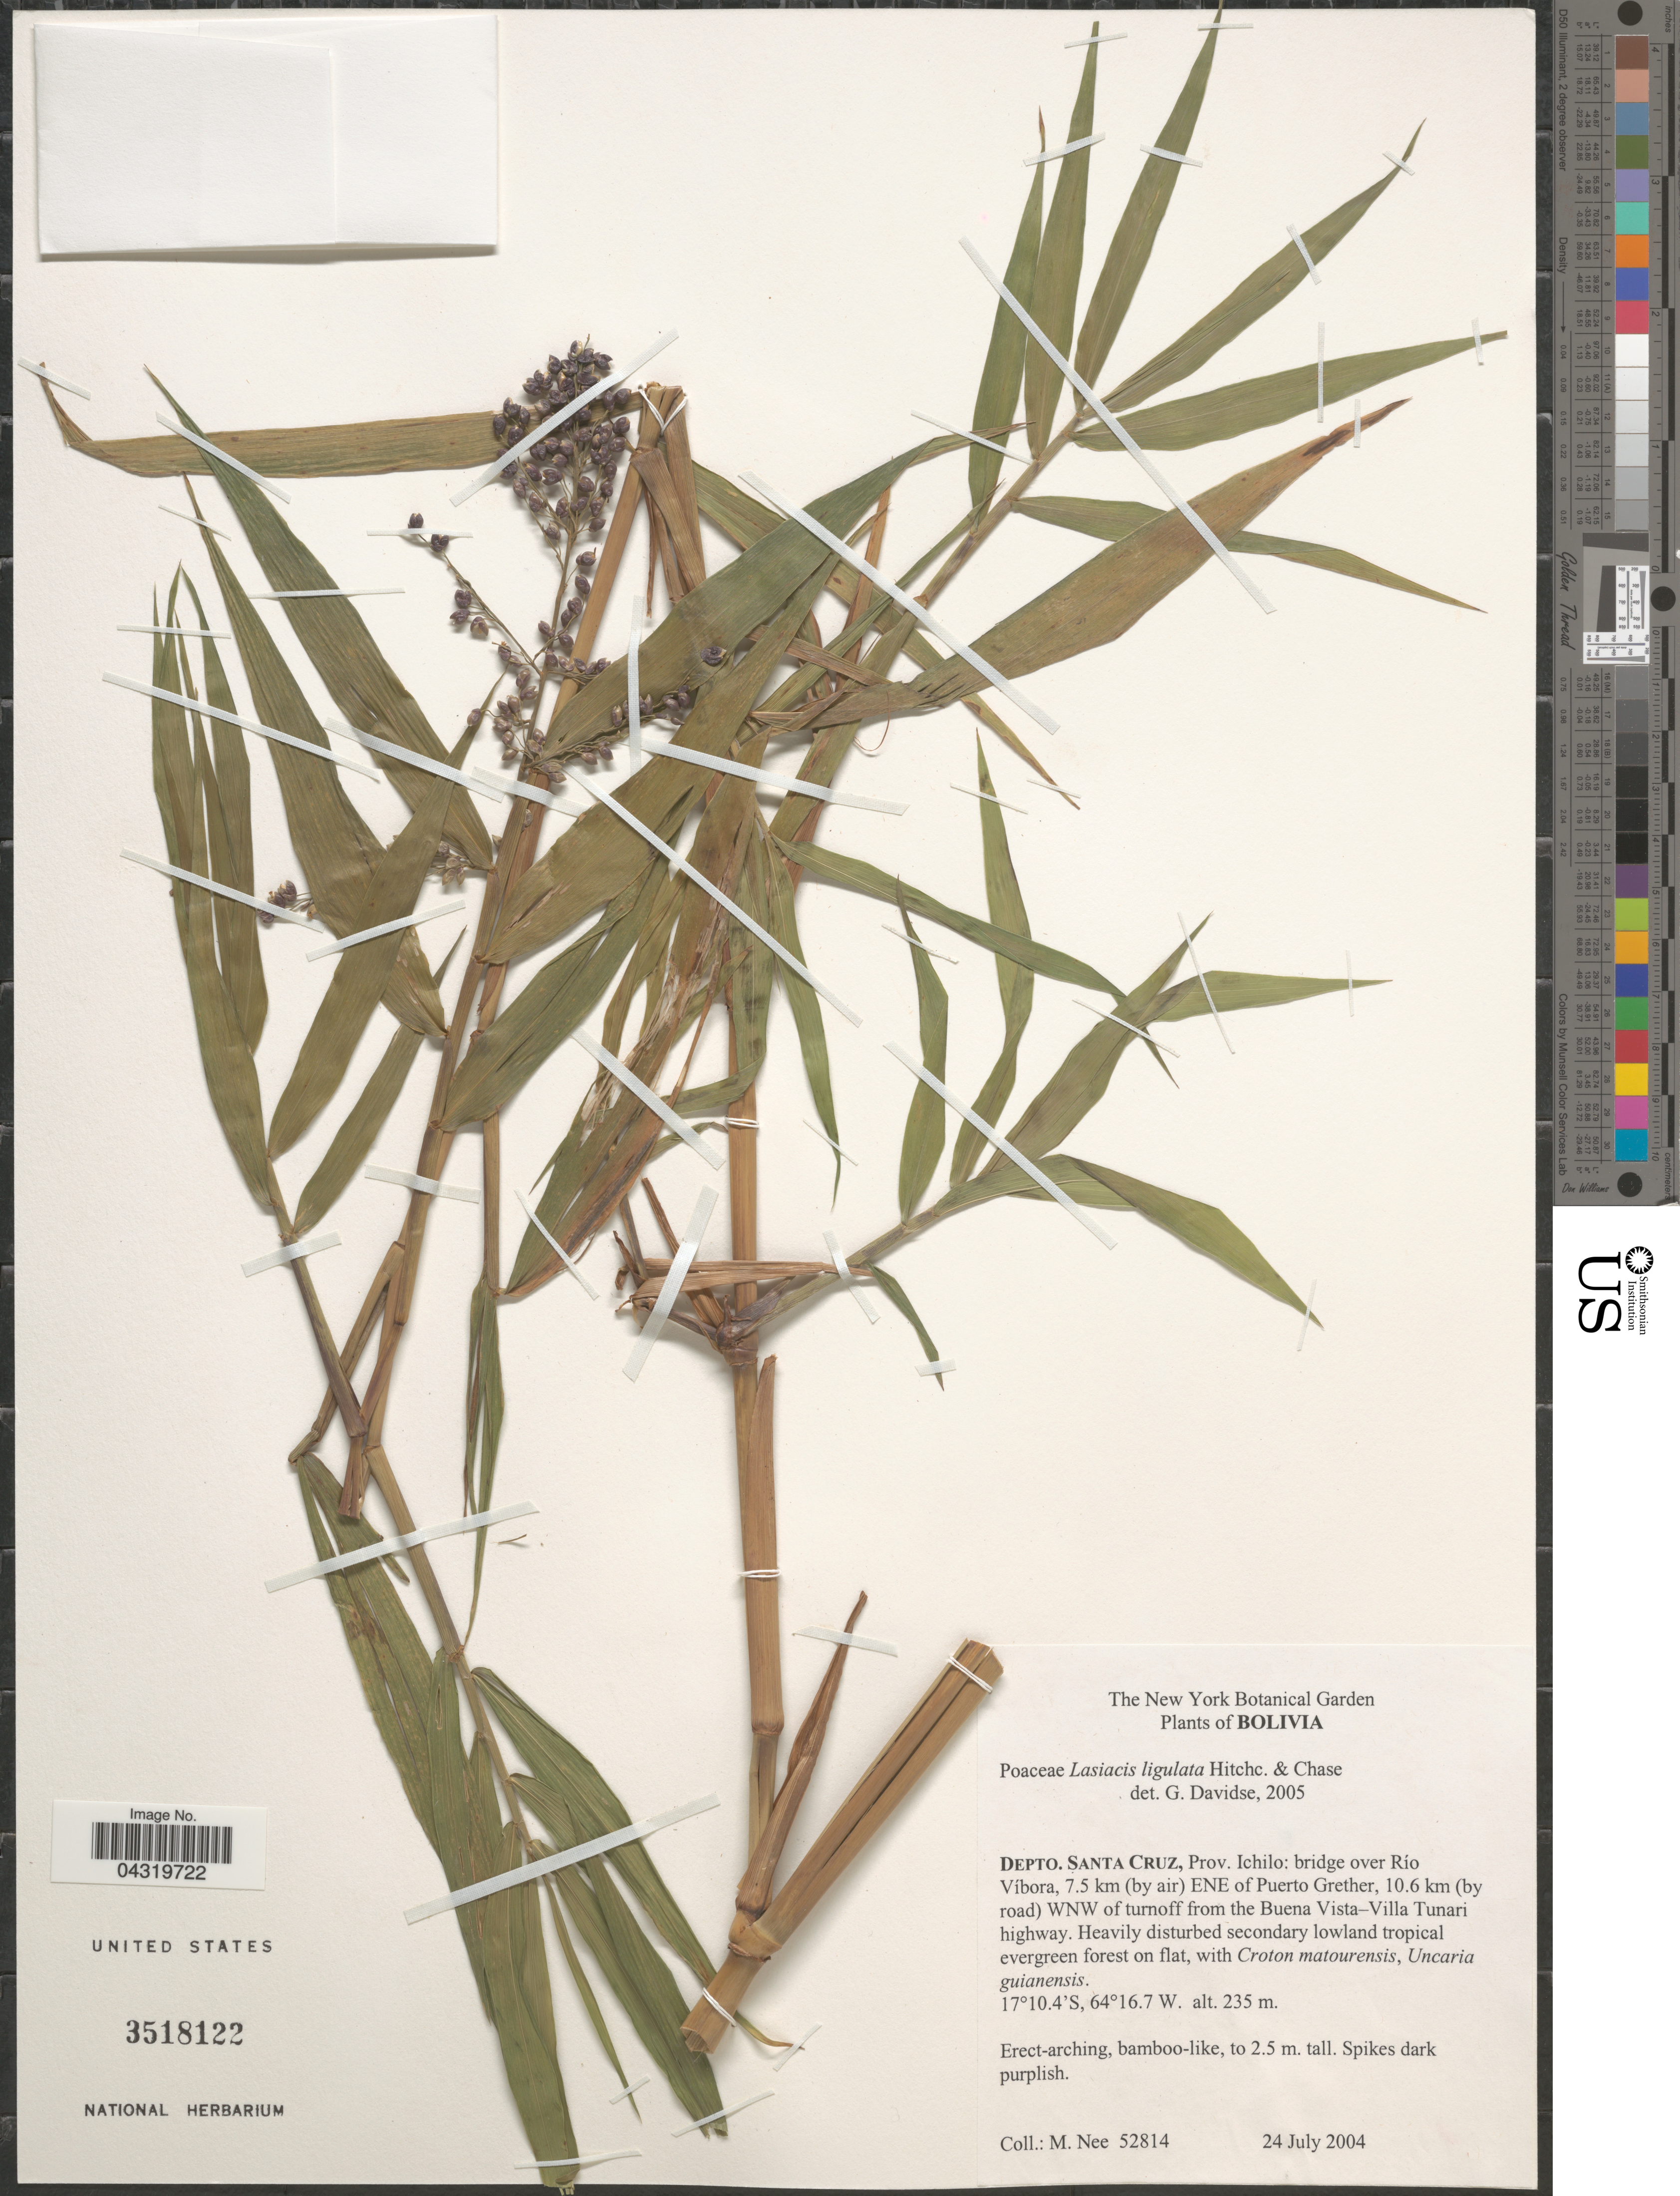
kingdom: Plantae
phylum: Tracheophyta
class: Liliopsida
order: Poales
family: Poaceae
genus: Lasiacis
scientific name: Lasiacis ligulata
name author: Hitchc. & Chase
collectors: M. Nee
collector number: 52814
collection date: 2004-07-24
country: Bolivia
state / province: Santa Cruz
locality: Depto. Santa Cruz, Prov. Ichilo: bridge over Río Víbora, 7.5 km (by air) ENE of Puerto Grether, 10.6 km (by road) WNW of turnoff from the Buena Vista-Villa Tunari highway.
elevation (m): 235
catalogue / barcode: US 3518122